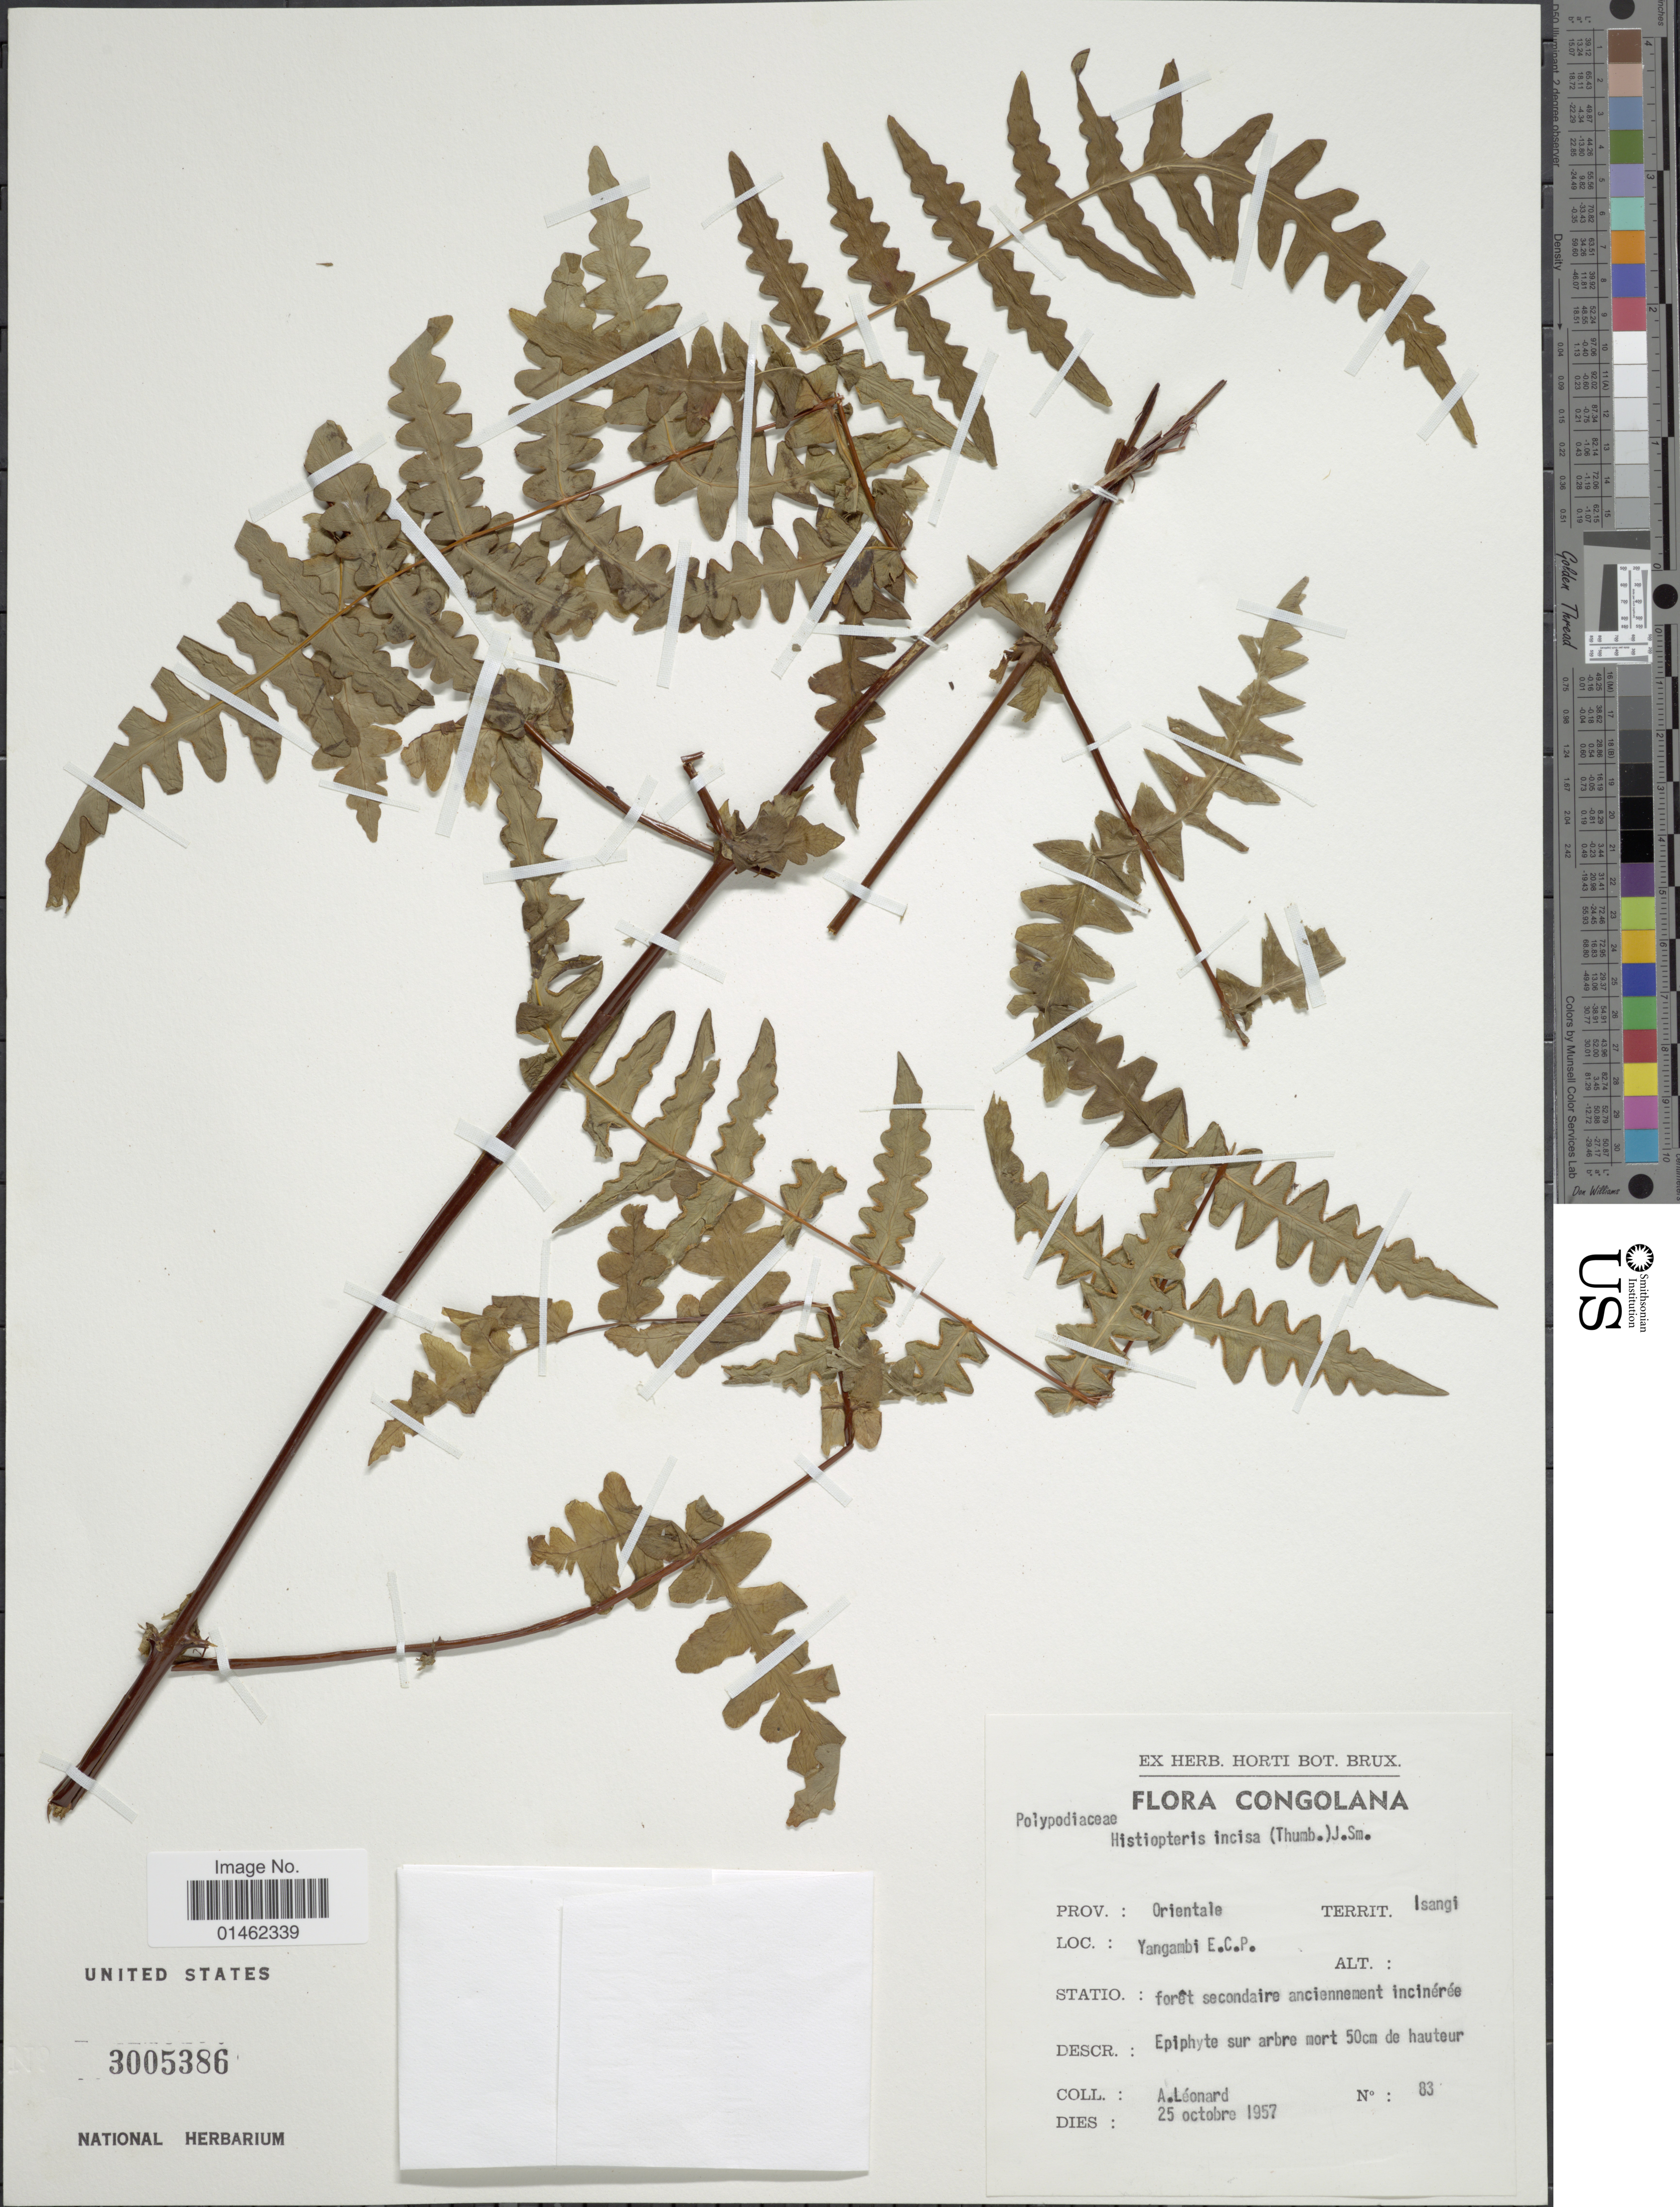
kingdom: Plantae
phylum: Tracheophyta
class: Polypodiopsida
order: Polypodiales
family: Dennstaedtiaceae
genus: Histiopteris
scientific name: Histiopteris incisa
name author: (Thunb.) J. Sm.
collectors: A. Leonard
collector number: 83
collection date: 1957-10-25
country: Congo, Democratic Republic of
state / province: Tshopo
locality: Territ. Isangi, Yangambi E.C.P.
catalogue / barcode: US 3005386